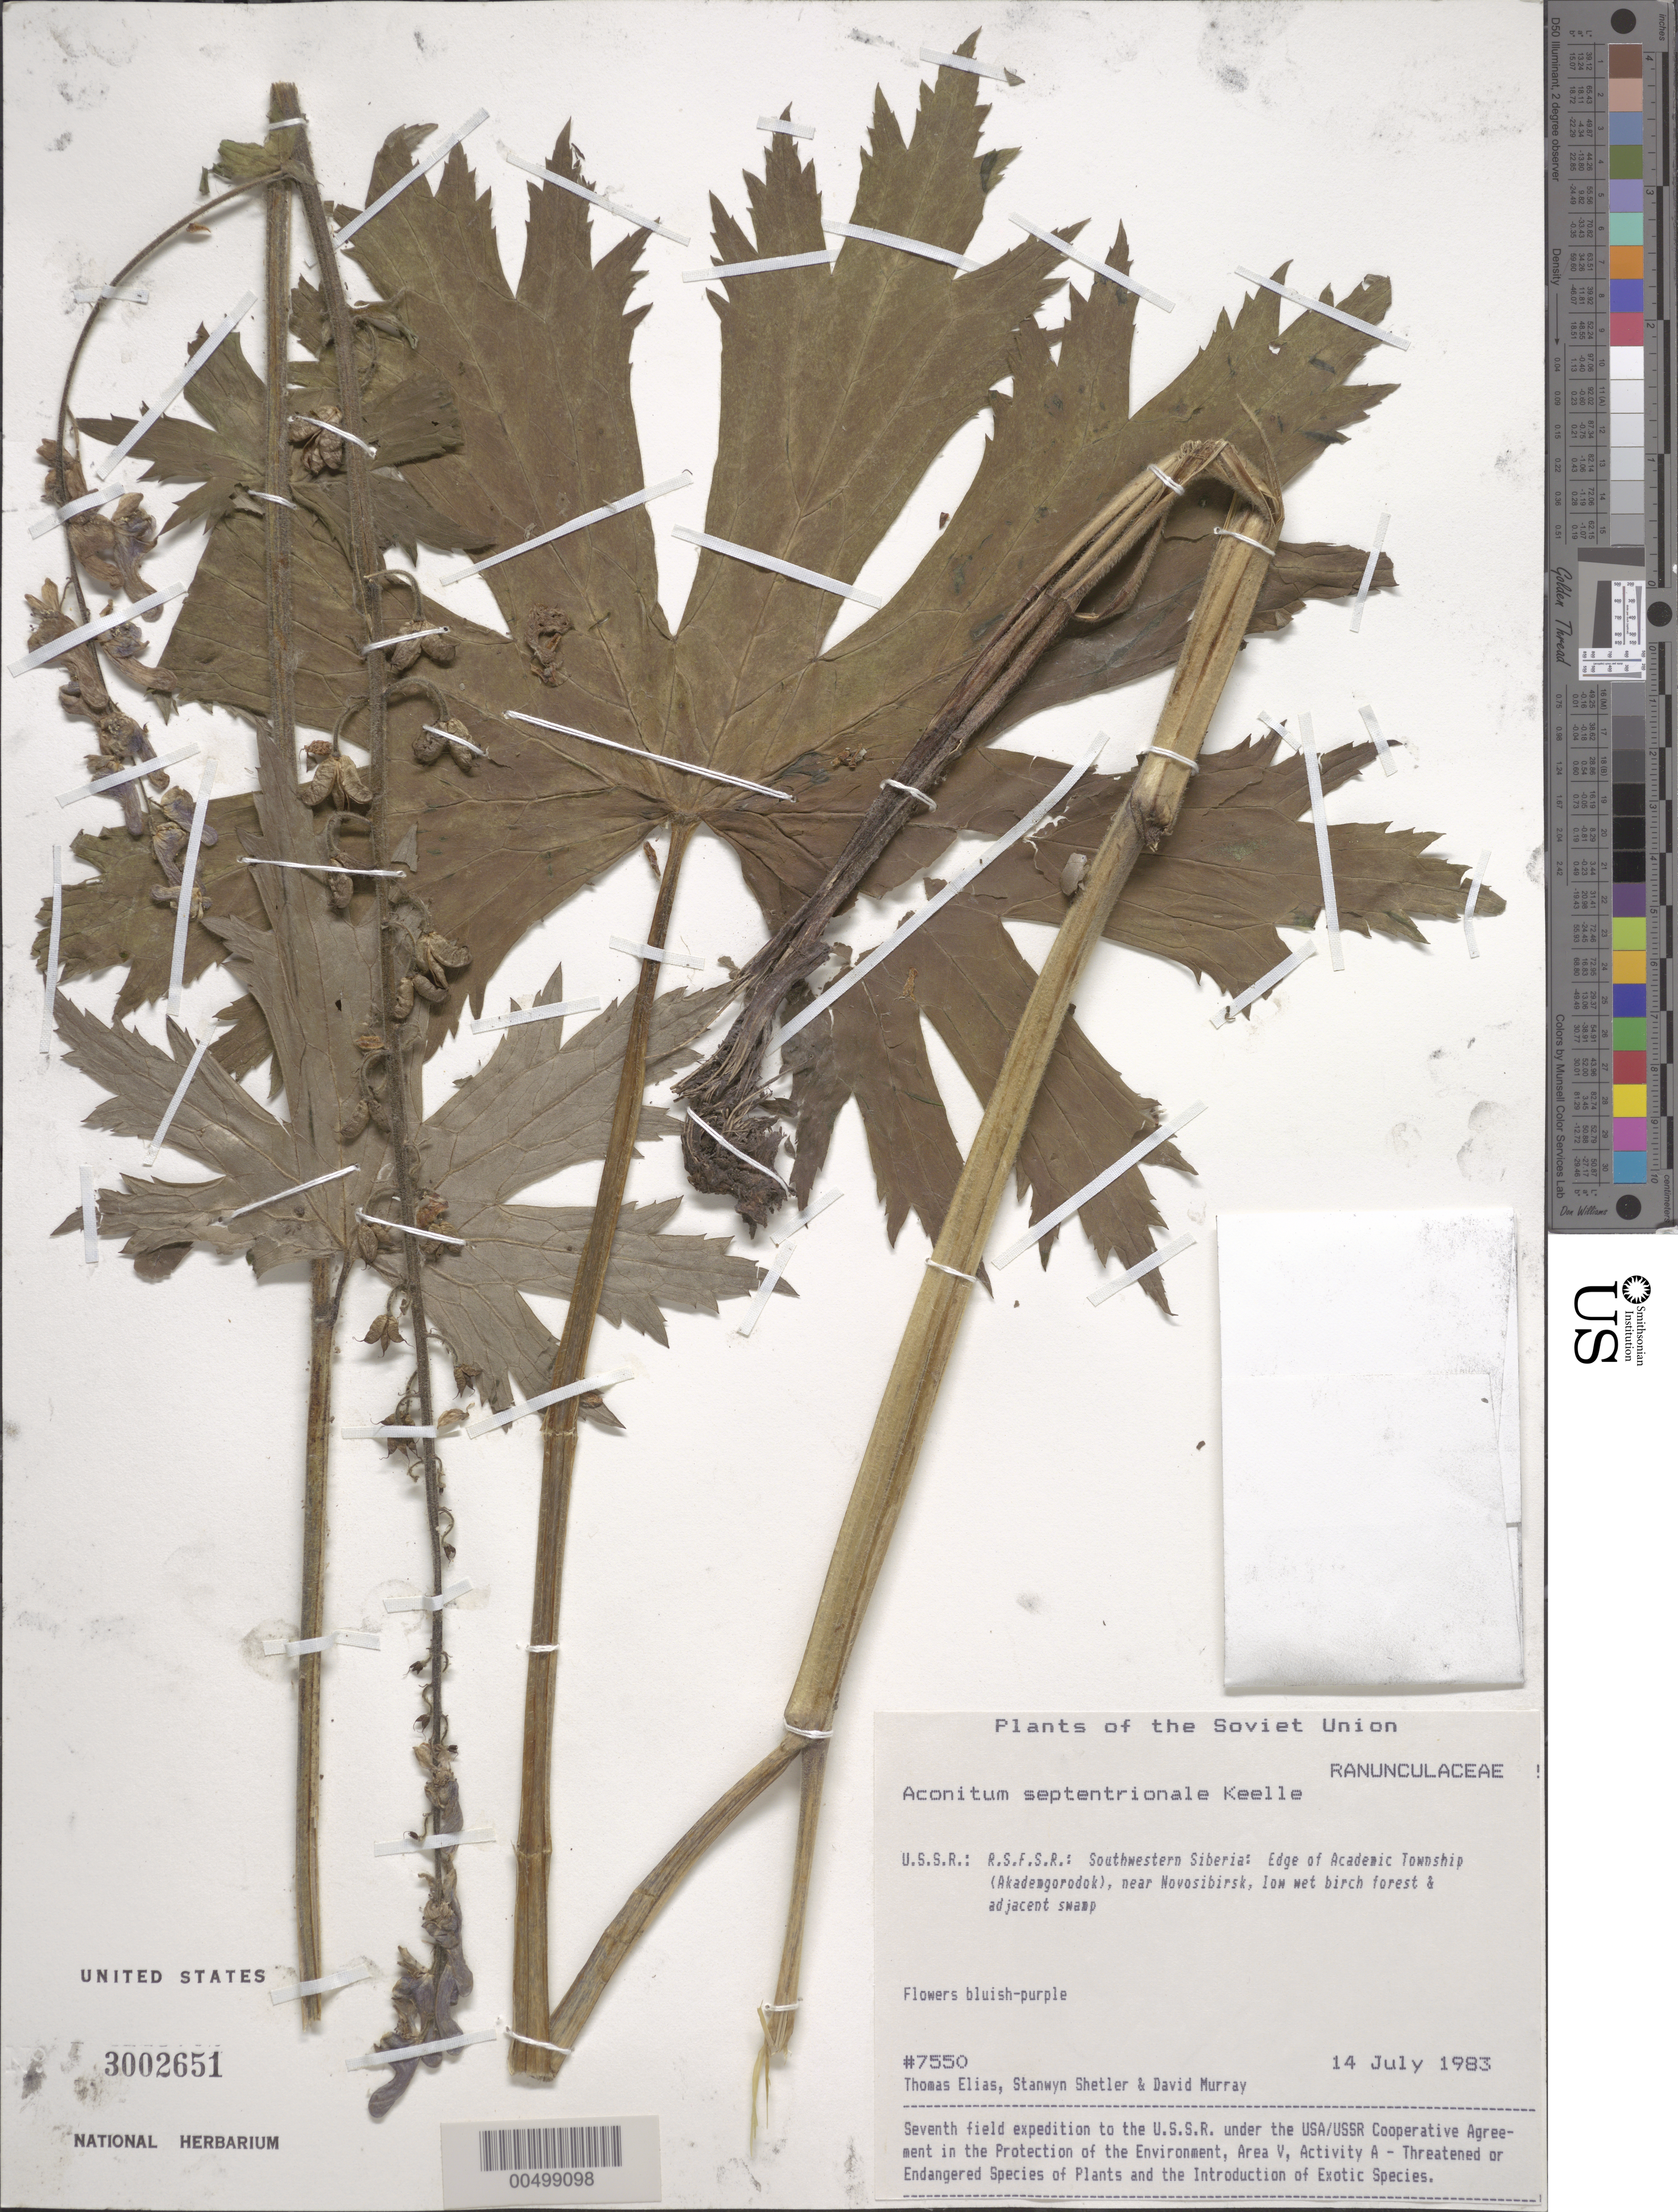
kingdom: Plantae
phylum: Tracheophyta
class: Magnoliopsida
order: Ranunculales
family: Ranunculaceae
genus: Aconitum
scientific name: Aconitum septentrionale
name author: Koelle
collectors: T. Elias, S. Shetler & D. F. Murray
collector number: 7550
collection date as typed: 14 Jul 1983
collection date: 1983-07-14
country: Russian Federation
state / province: Novosibirsk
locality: edge of Academic Township (Akademgodorok), near Novosibirsk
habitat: low wet birch forest and adjacent swamp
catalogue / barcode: US 3002651